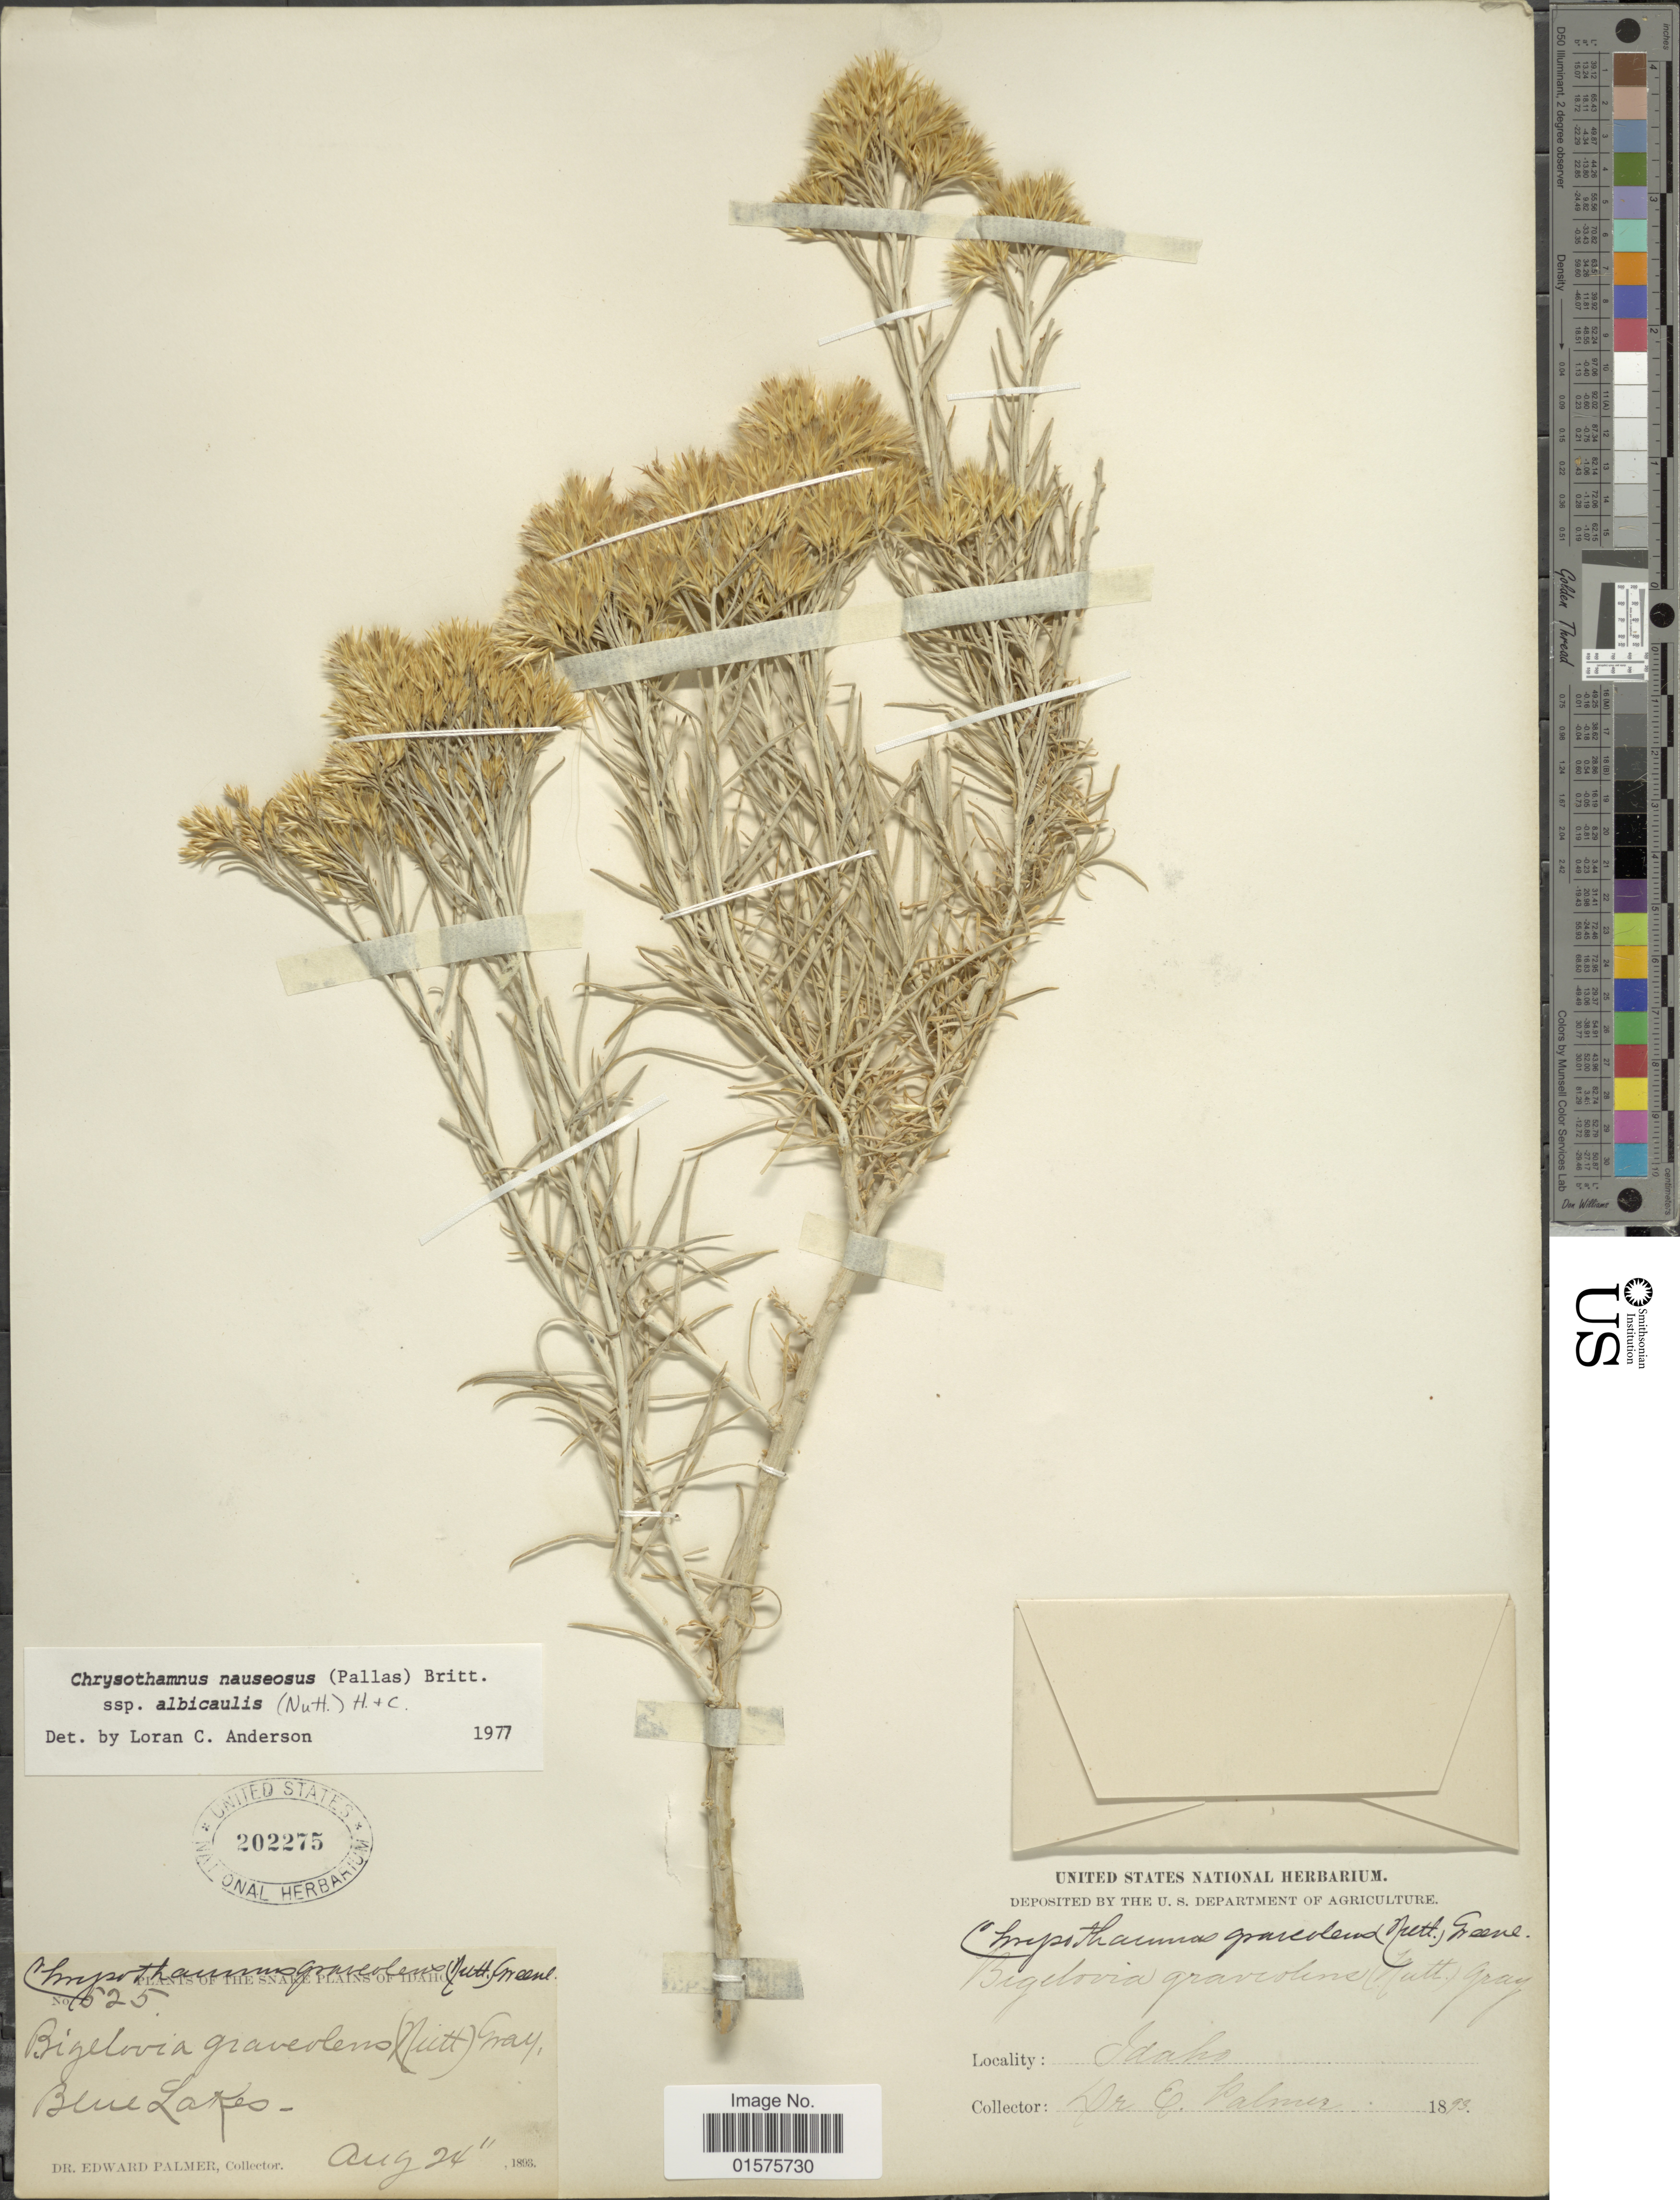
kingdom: Plantae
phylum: Tracheophyta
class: Magnoliopsida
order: Asterales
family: Asteraceae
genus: Ericameria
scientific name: Ericameria nauseosa var. speciosa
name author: (Nutt.) G.L. Nesom & G.I. Baird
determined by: Urbatsch, Lowell E., Curator (LSU), Louisiana State University (UNITED STATES)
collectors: E. Palmer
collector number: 1525*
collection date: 1893-08-24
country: United States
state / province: Idaho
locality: Blue Lakes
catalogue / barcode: US 202275